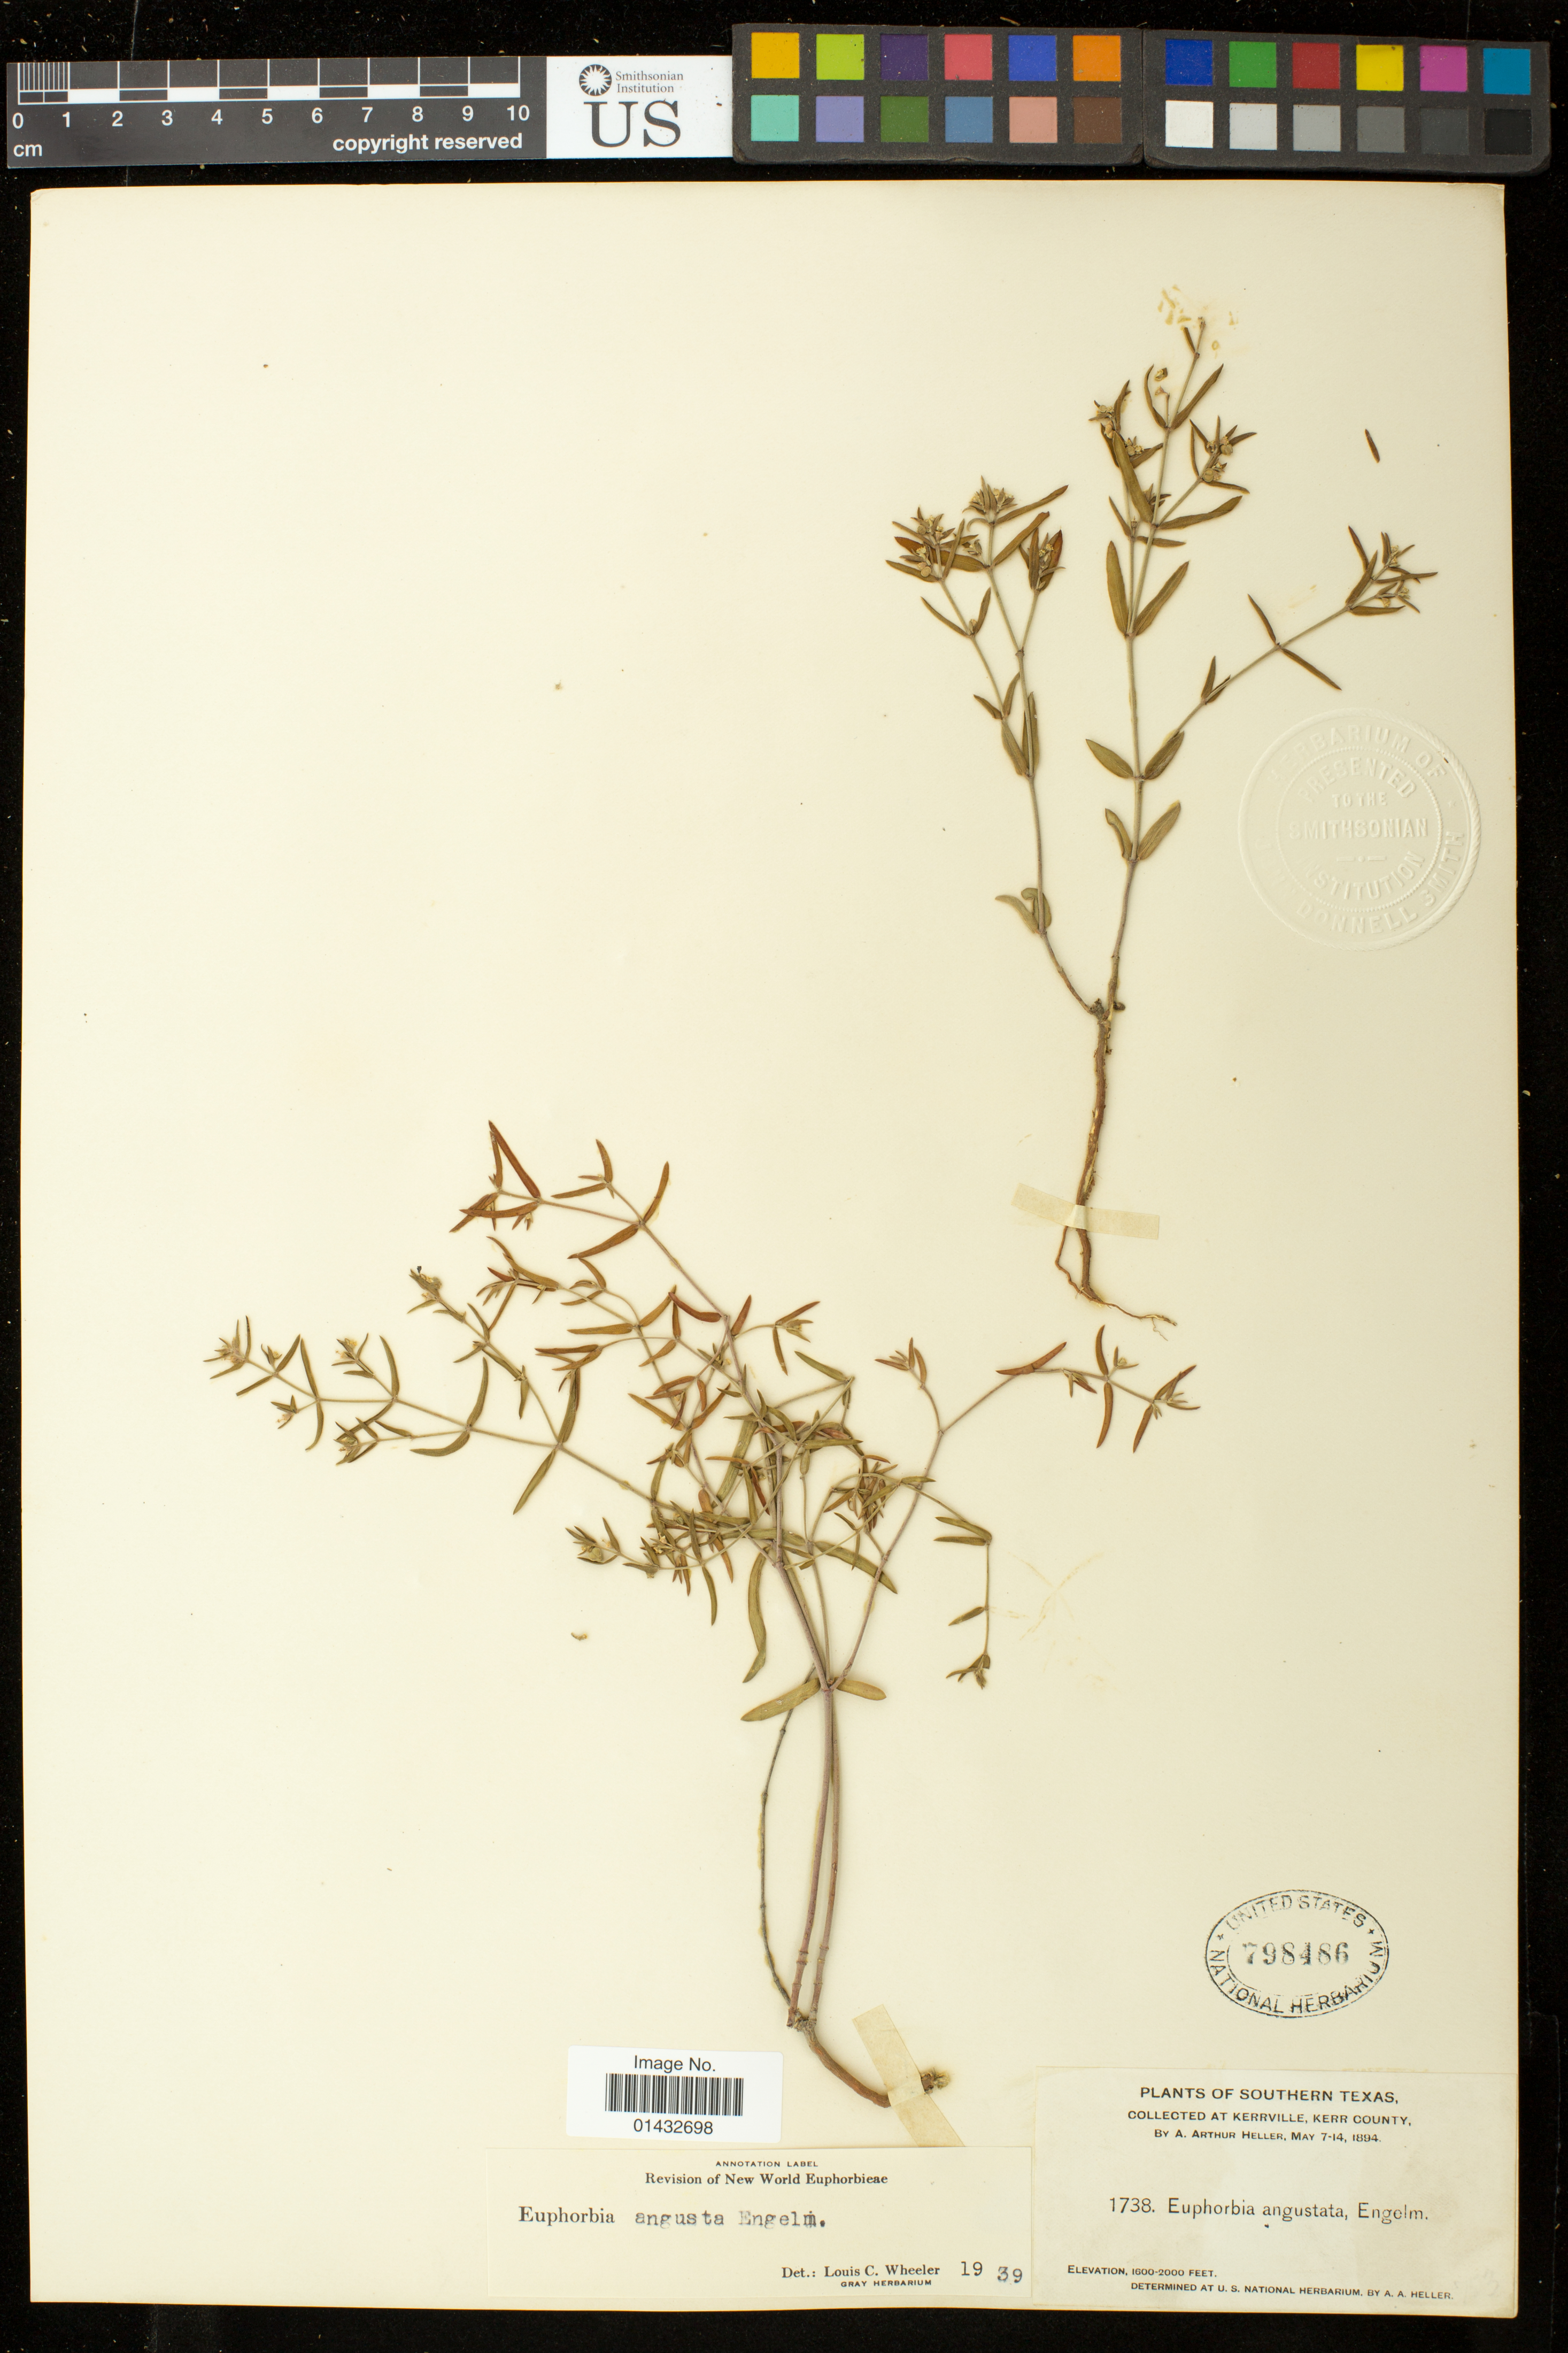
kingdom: Plantae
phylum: Tracheophyta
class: Magnoliopsida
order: Malpighiales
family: Euphorbiaceae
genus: Euphorbia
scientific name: Euphorbia angusta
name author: Engelm. in Emory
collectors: A. A. Heller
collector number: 1738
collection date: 1894-05-07/1894-05-14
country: United States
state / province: Texas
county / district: Kerr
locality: Kerrville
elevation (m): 488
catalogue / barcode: US 798486